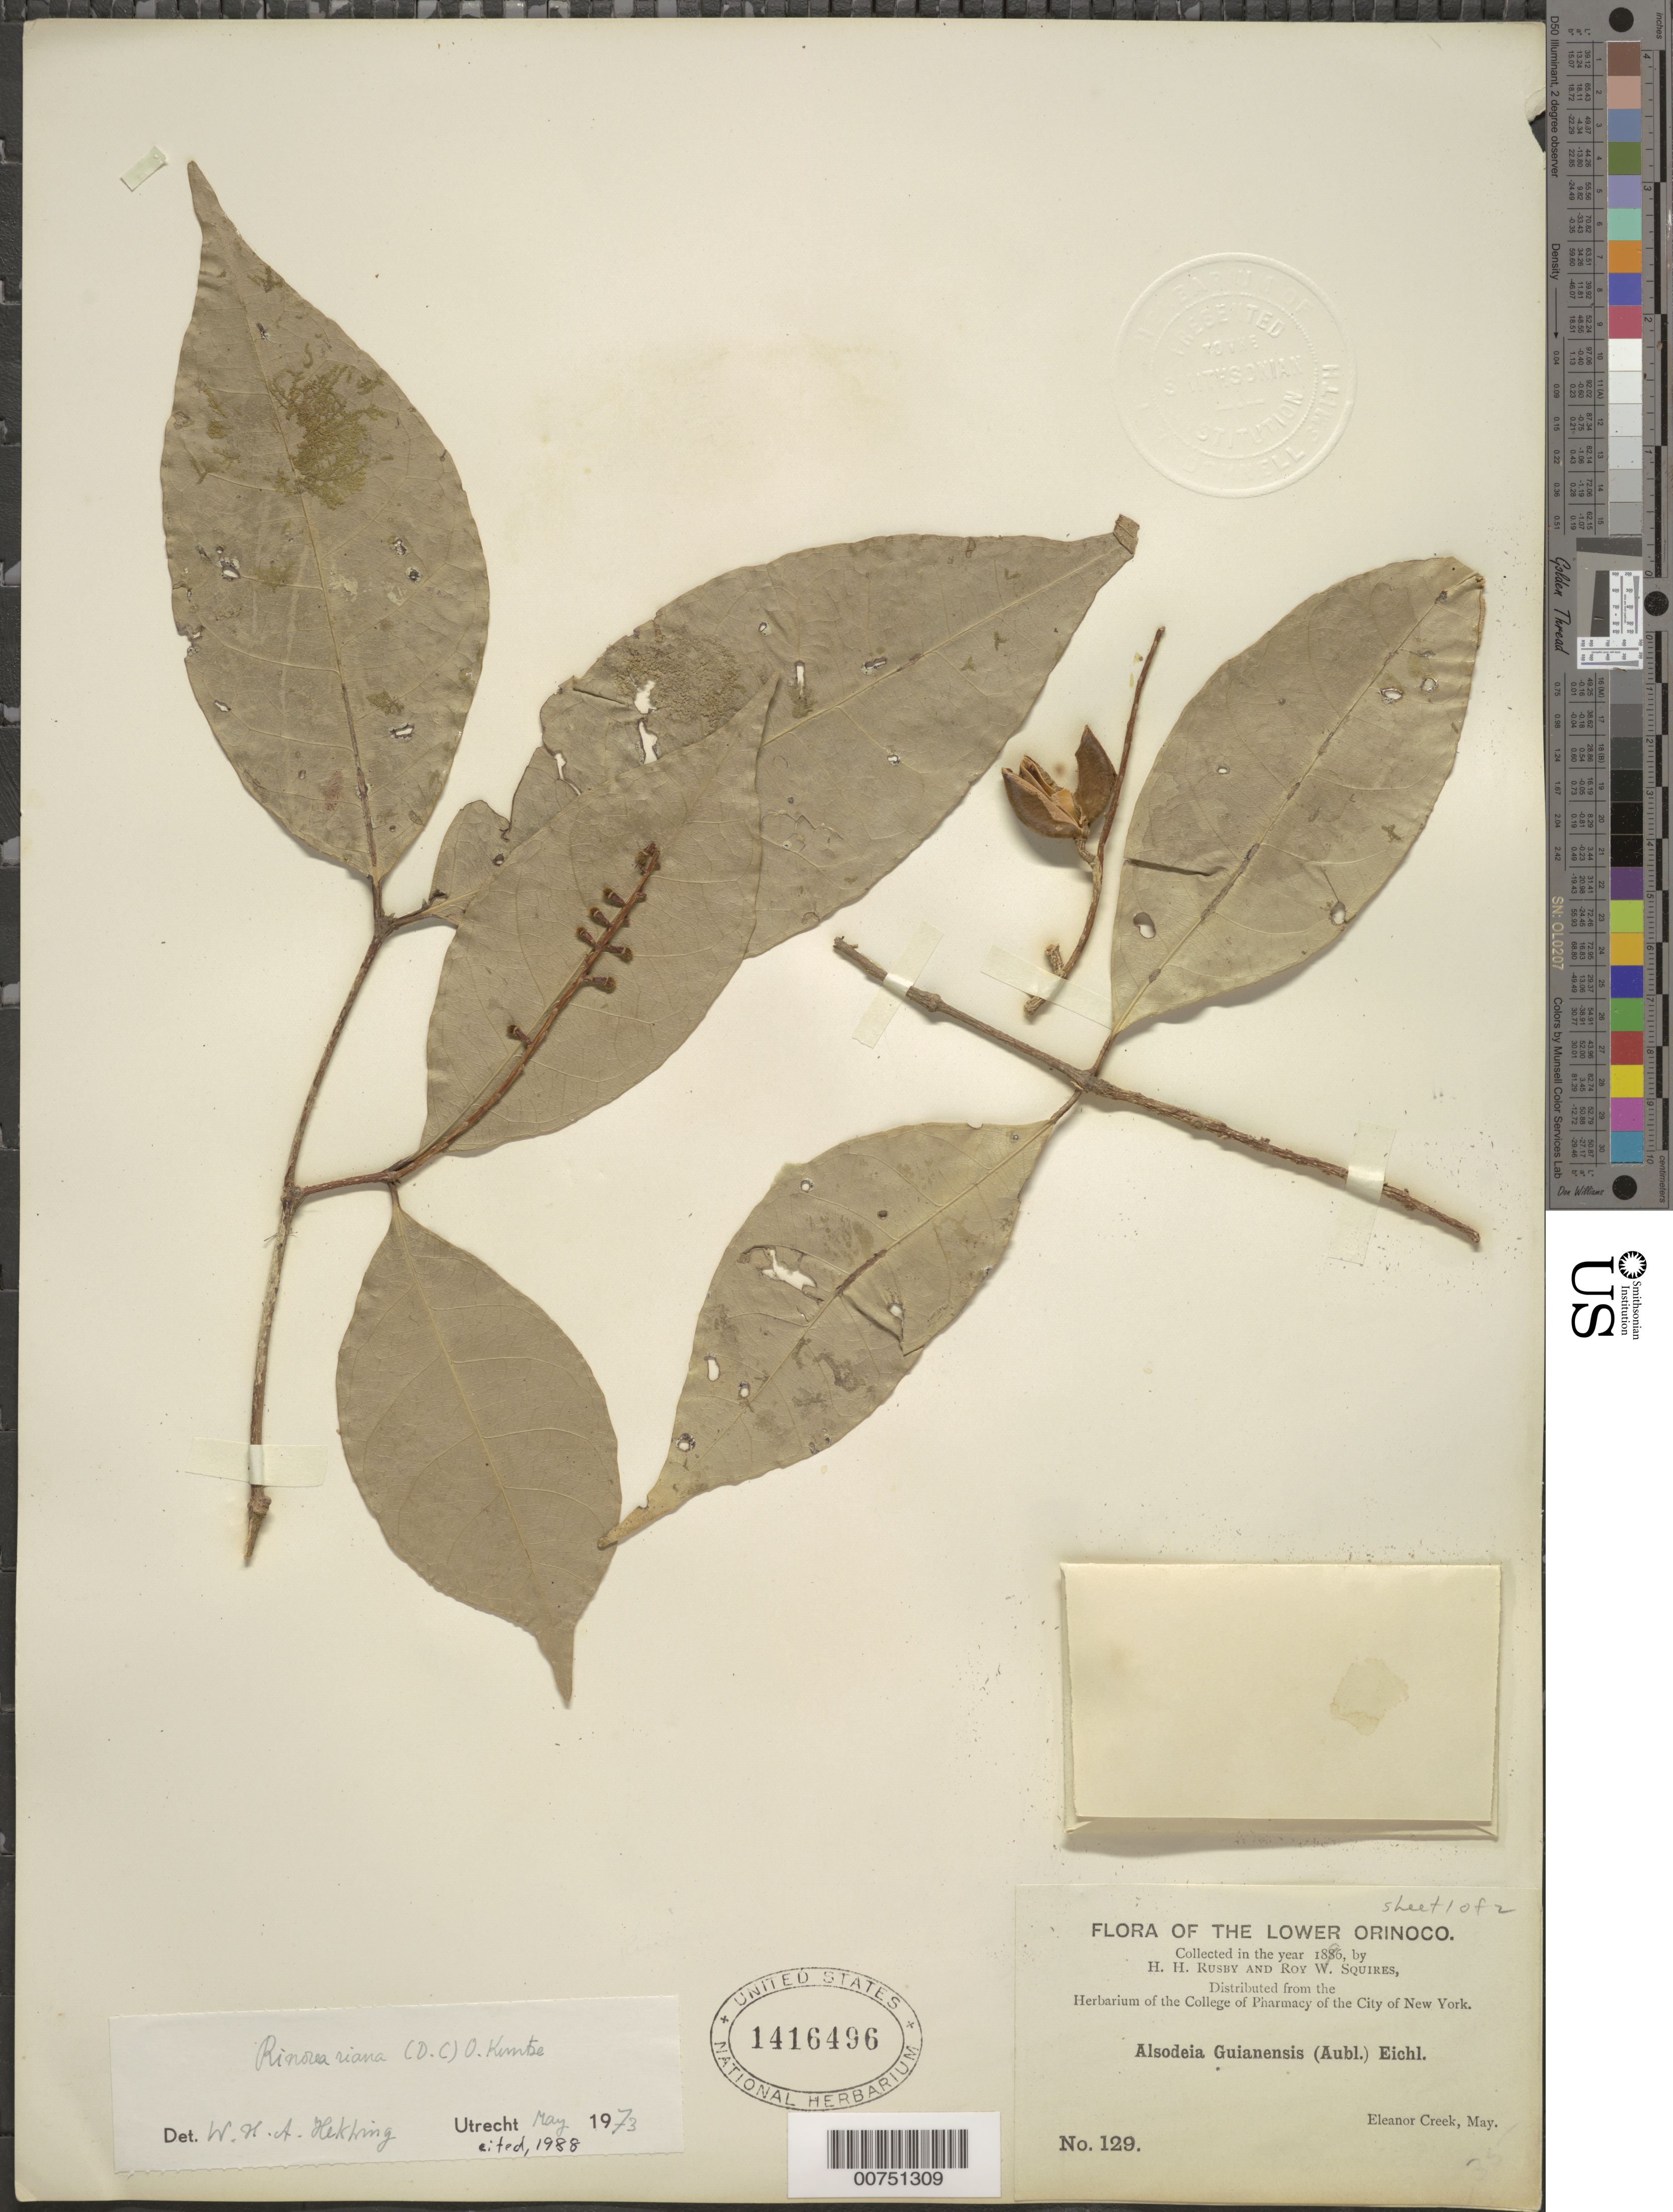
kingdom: Plantae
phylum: Tracheophyta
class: Magnoliopsida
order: Malpighiales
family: Violaceae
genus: Rinorea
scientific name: Rinorea riana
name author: Kuntze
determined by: Hekking, W. H. A.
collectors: H. H. Rusby & R. Squires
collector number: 129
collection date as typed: May 1896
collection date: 1896-05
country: Venezuela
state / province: Delta Amacuro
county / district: Antonio Díaz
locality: Lower Orinoco, Eleanor Creek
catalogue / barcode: US 1416496